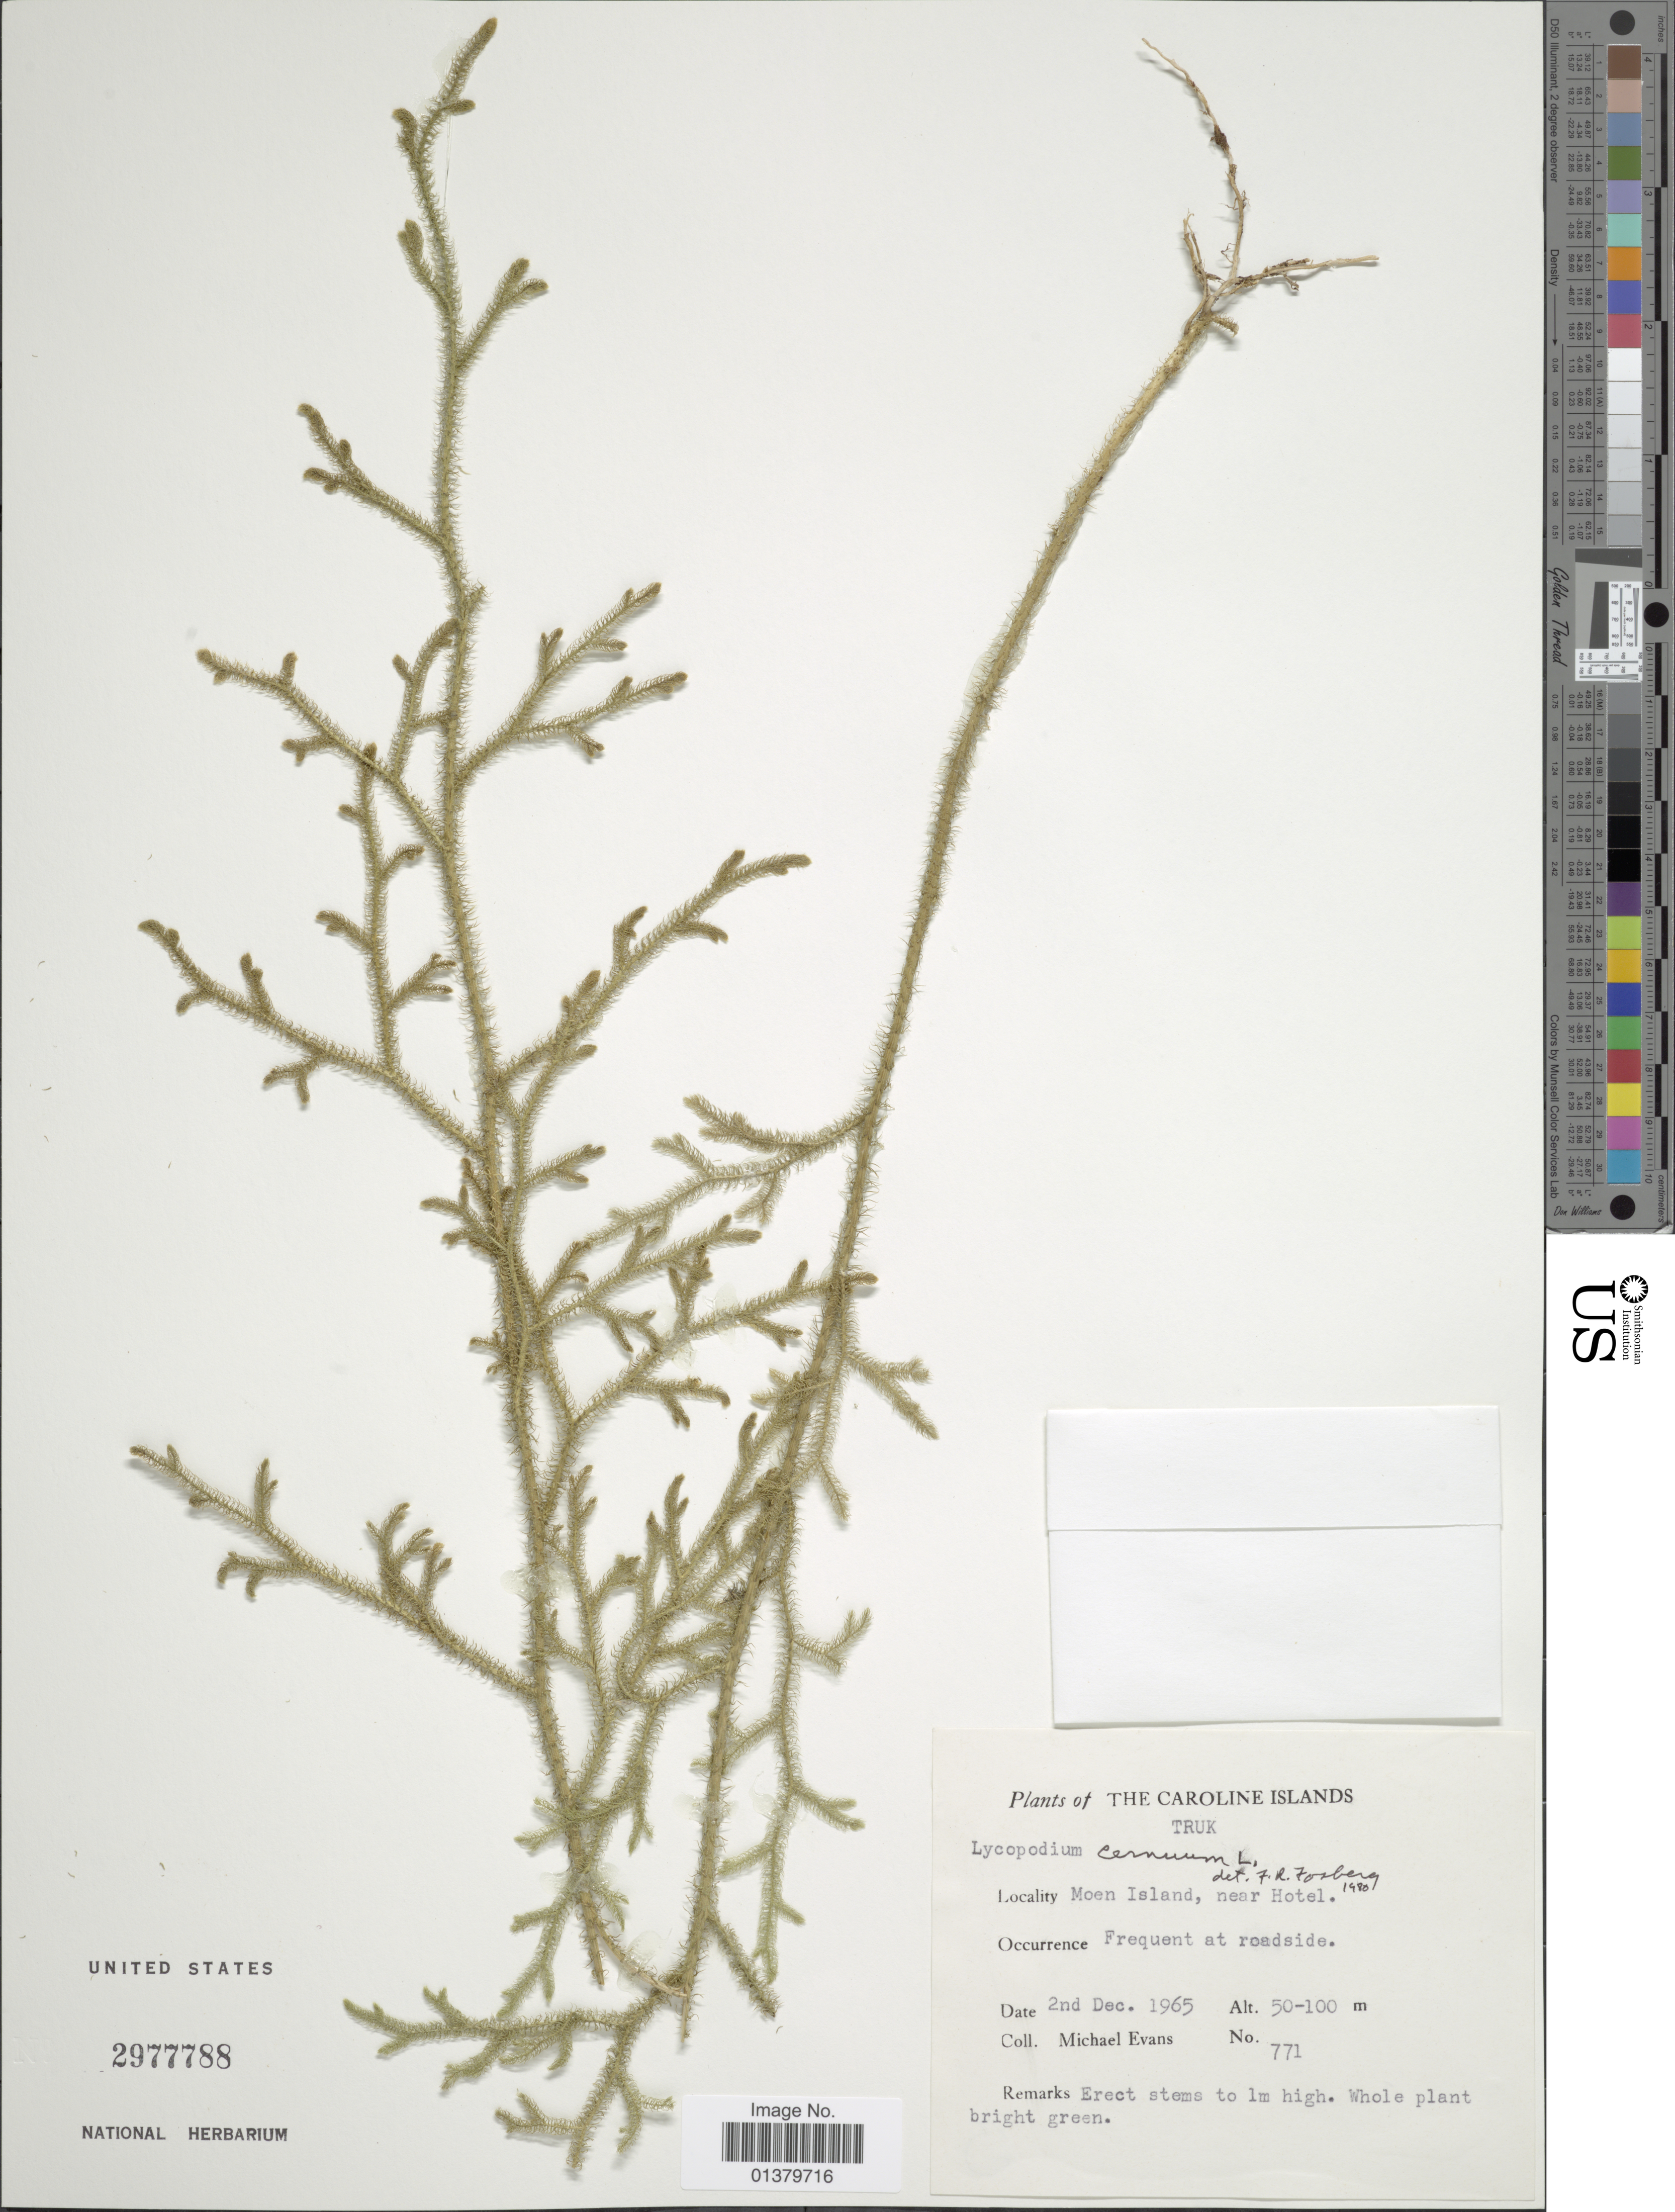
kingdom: Plantae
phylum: Tracheophyta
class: Lycopodiopsida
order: Lycopodiales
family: Lycopodiaceae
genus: Palhinhaea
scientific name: Palhinhaea cernua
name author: (L.) Vasc. & Franco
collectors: M. Evans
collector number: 771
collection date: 1965-12-02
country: Micronesia, Federated States of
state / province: Truk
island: Moen [Wono]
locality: The Caroline Islands, Moen islands, near Hotel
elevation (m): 50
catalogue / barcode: US 2977788